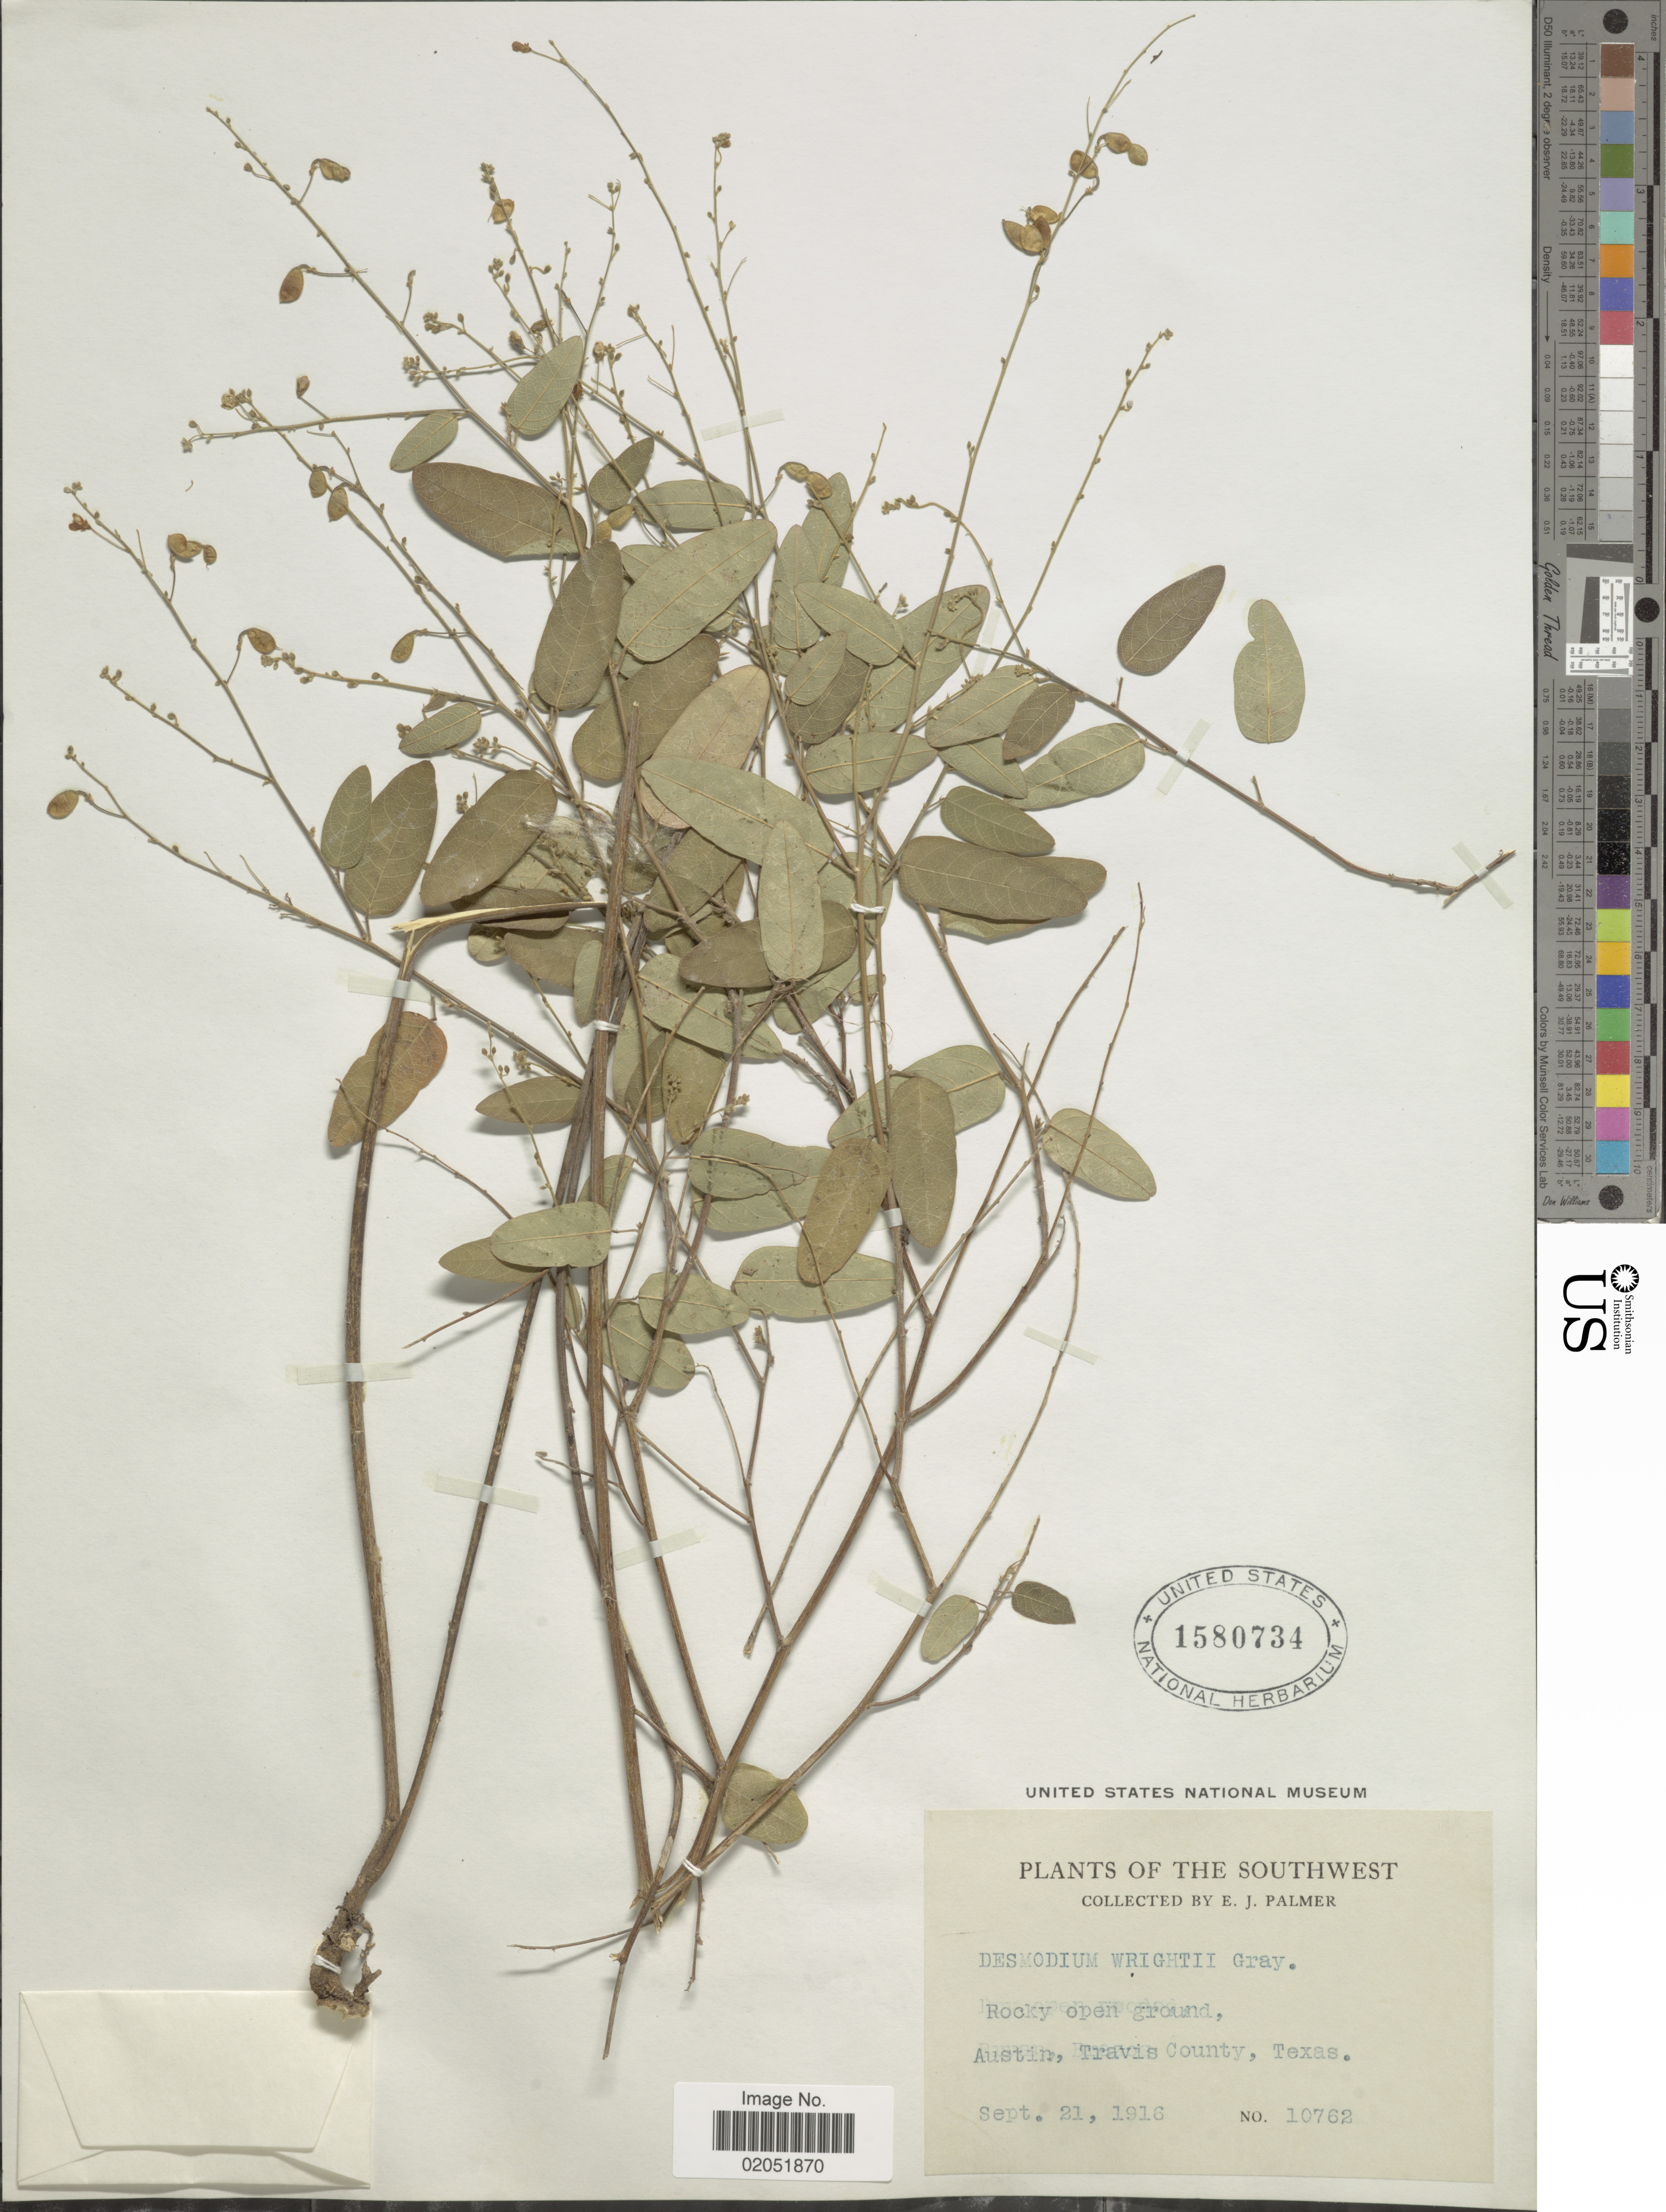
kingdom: Plantae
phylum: Tracheophyta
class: Magnoliopsida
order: Fabales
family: Fabaceae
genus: Desmodium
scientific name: Desmodium wrightii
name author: A. Gray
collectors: E. J. Palmer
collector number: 10762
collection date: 1916-09-21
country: United States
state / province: Texas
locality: Southwest, Austin, Travis County, texas.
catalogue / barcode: US 1580734